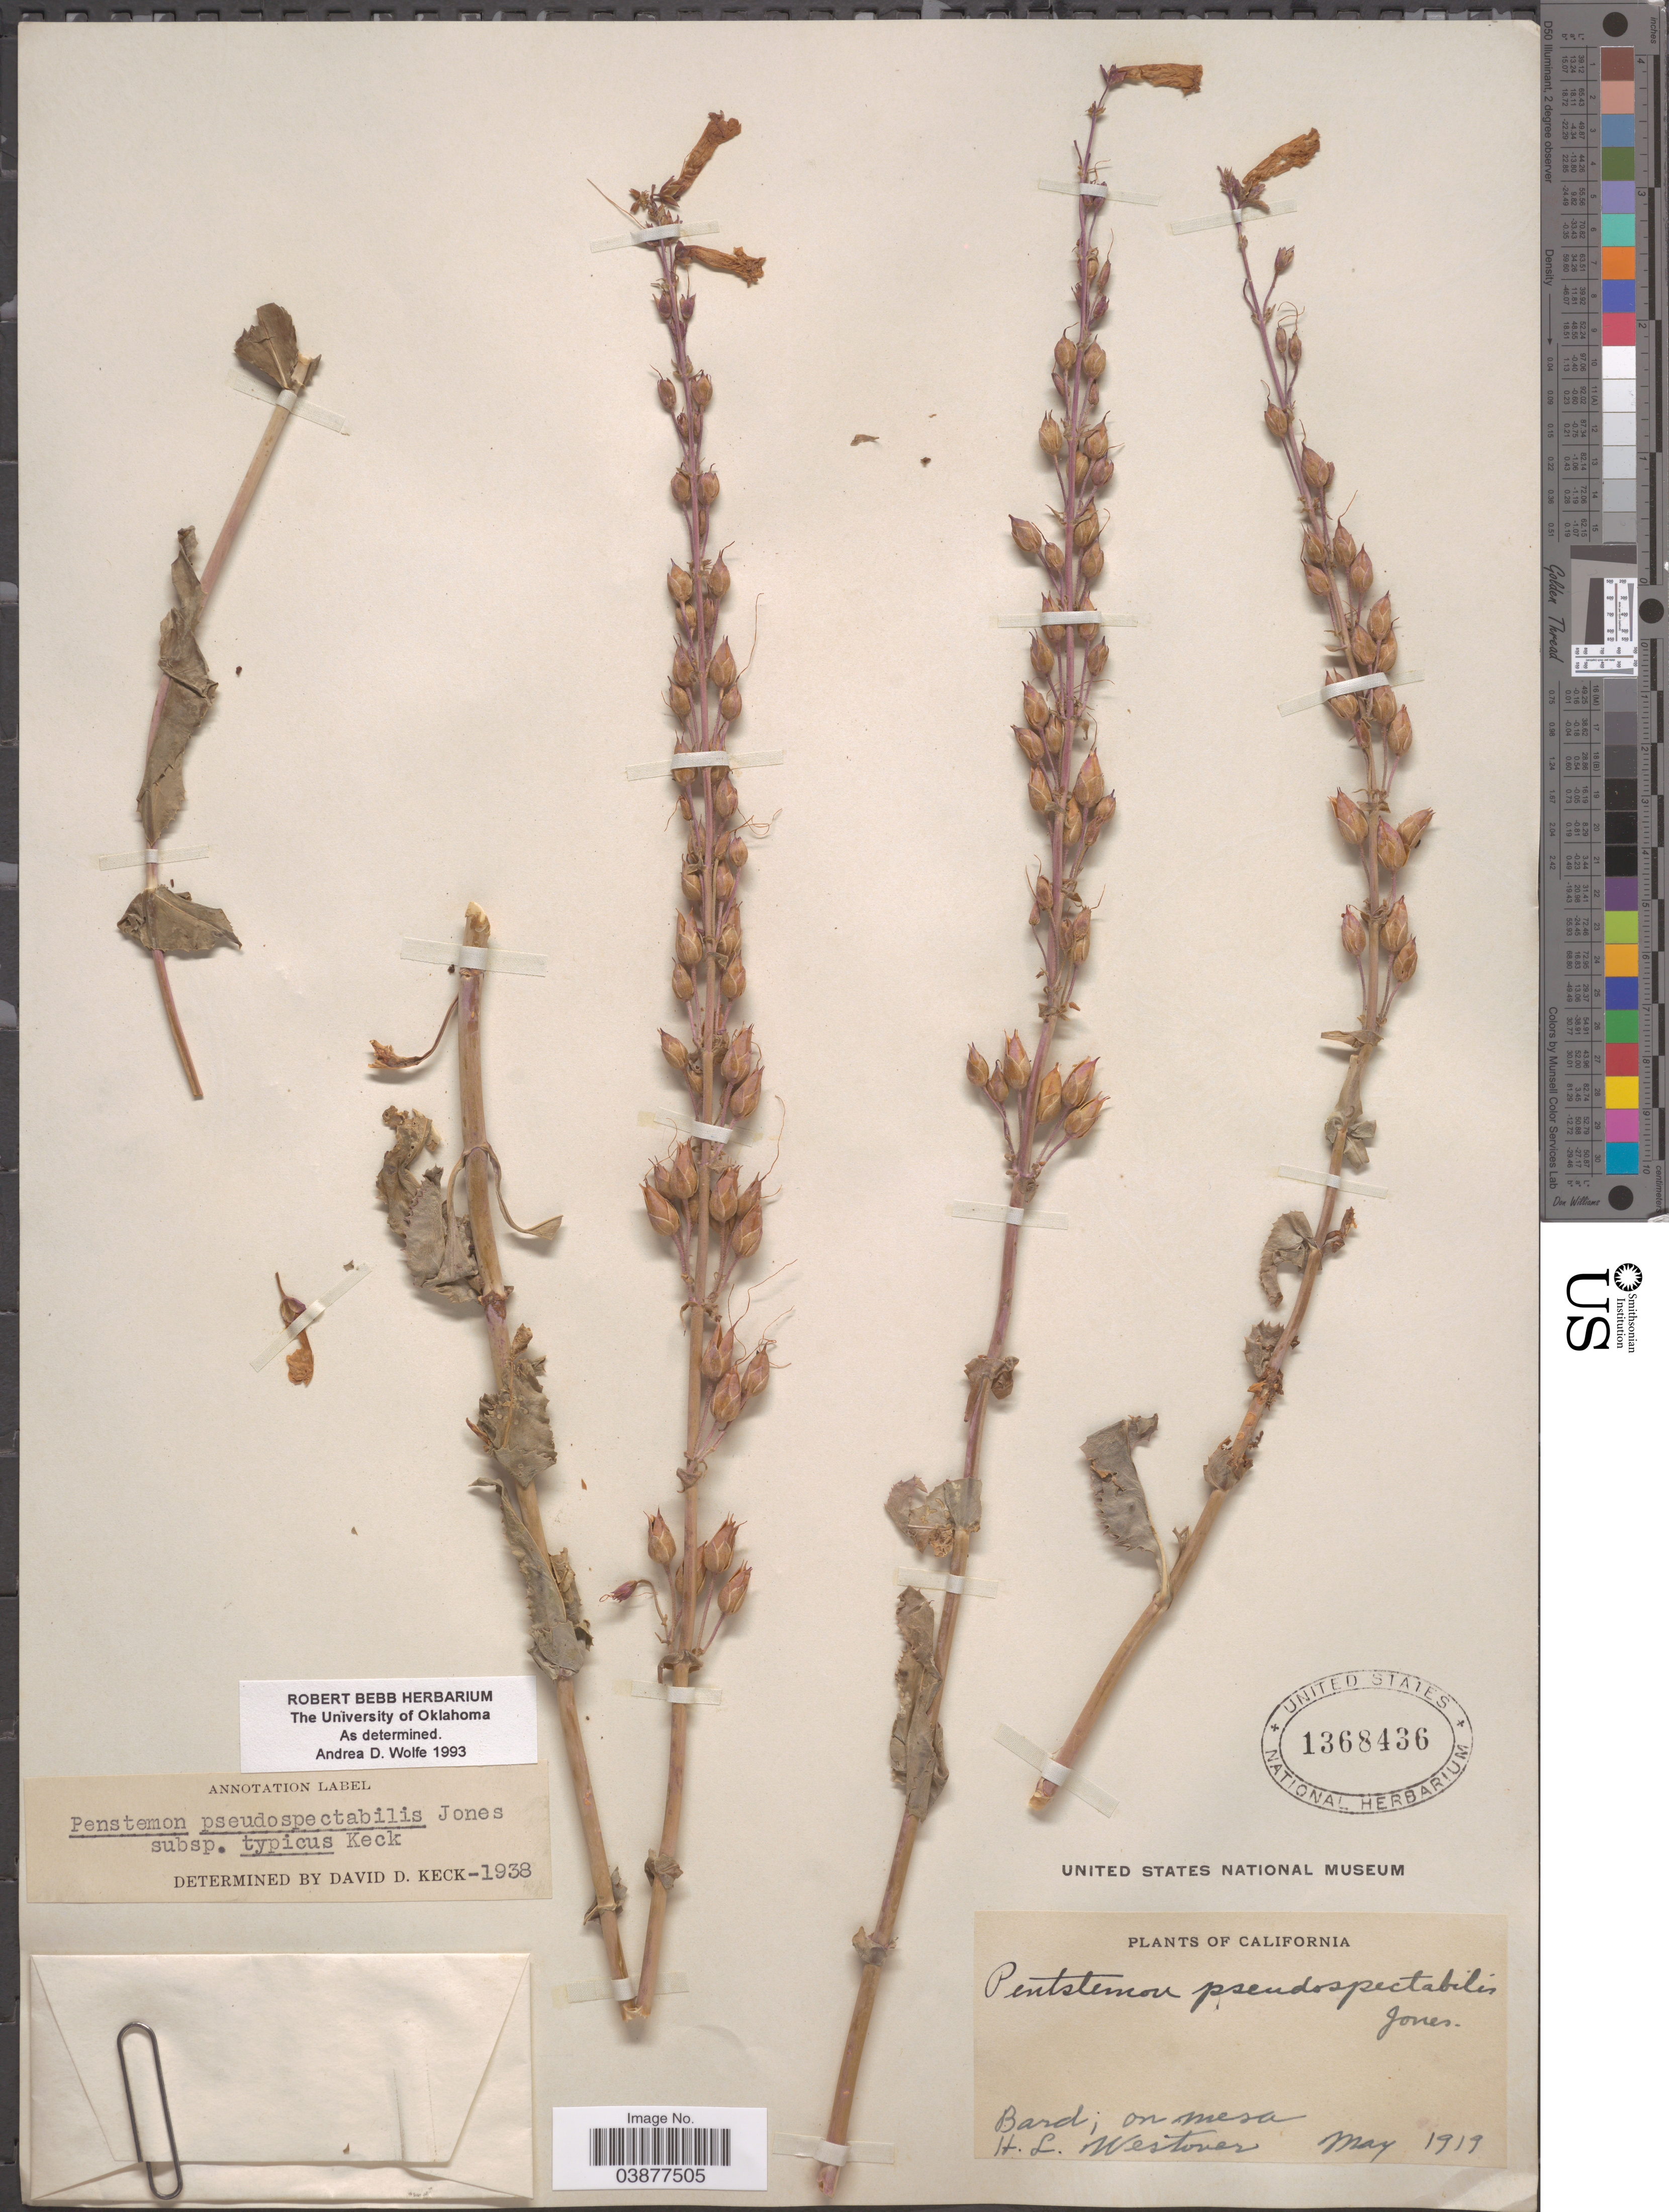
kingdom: Plantae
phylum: Tracheophyta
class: Magnoliopsida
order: Lamiales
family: Plantaginaceae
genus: Penstemon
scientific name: Penstemon pseudospectabilis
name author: M.E. Jones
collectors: H. Westover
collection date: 1919-05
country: United States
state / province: California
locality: Bard; on mesa.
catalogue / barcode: US 1368436